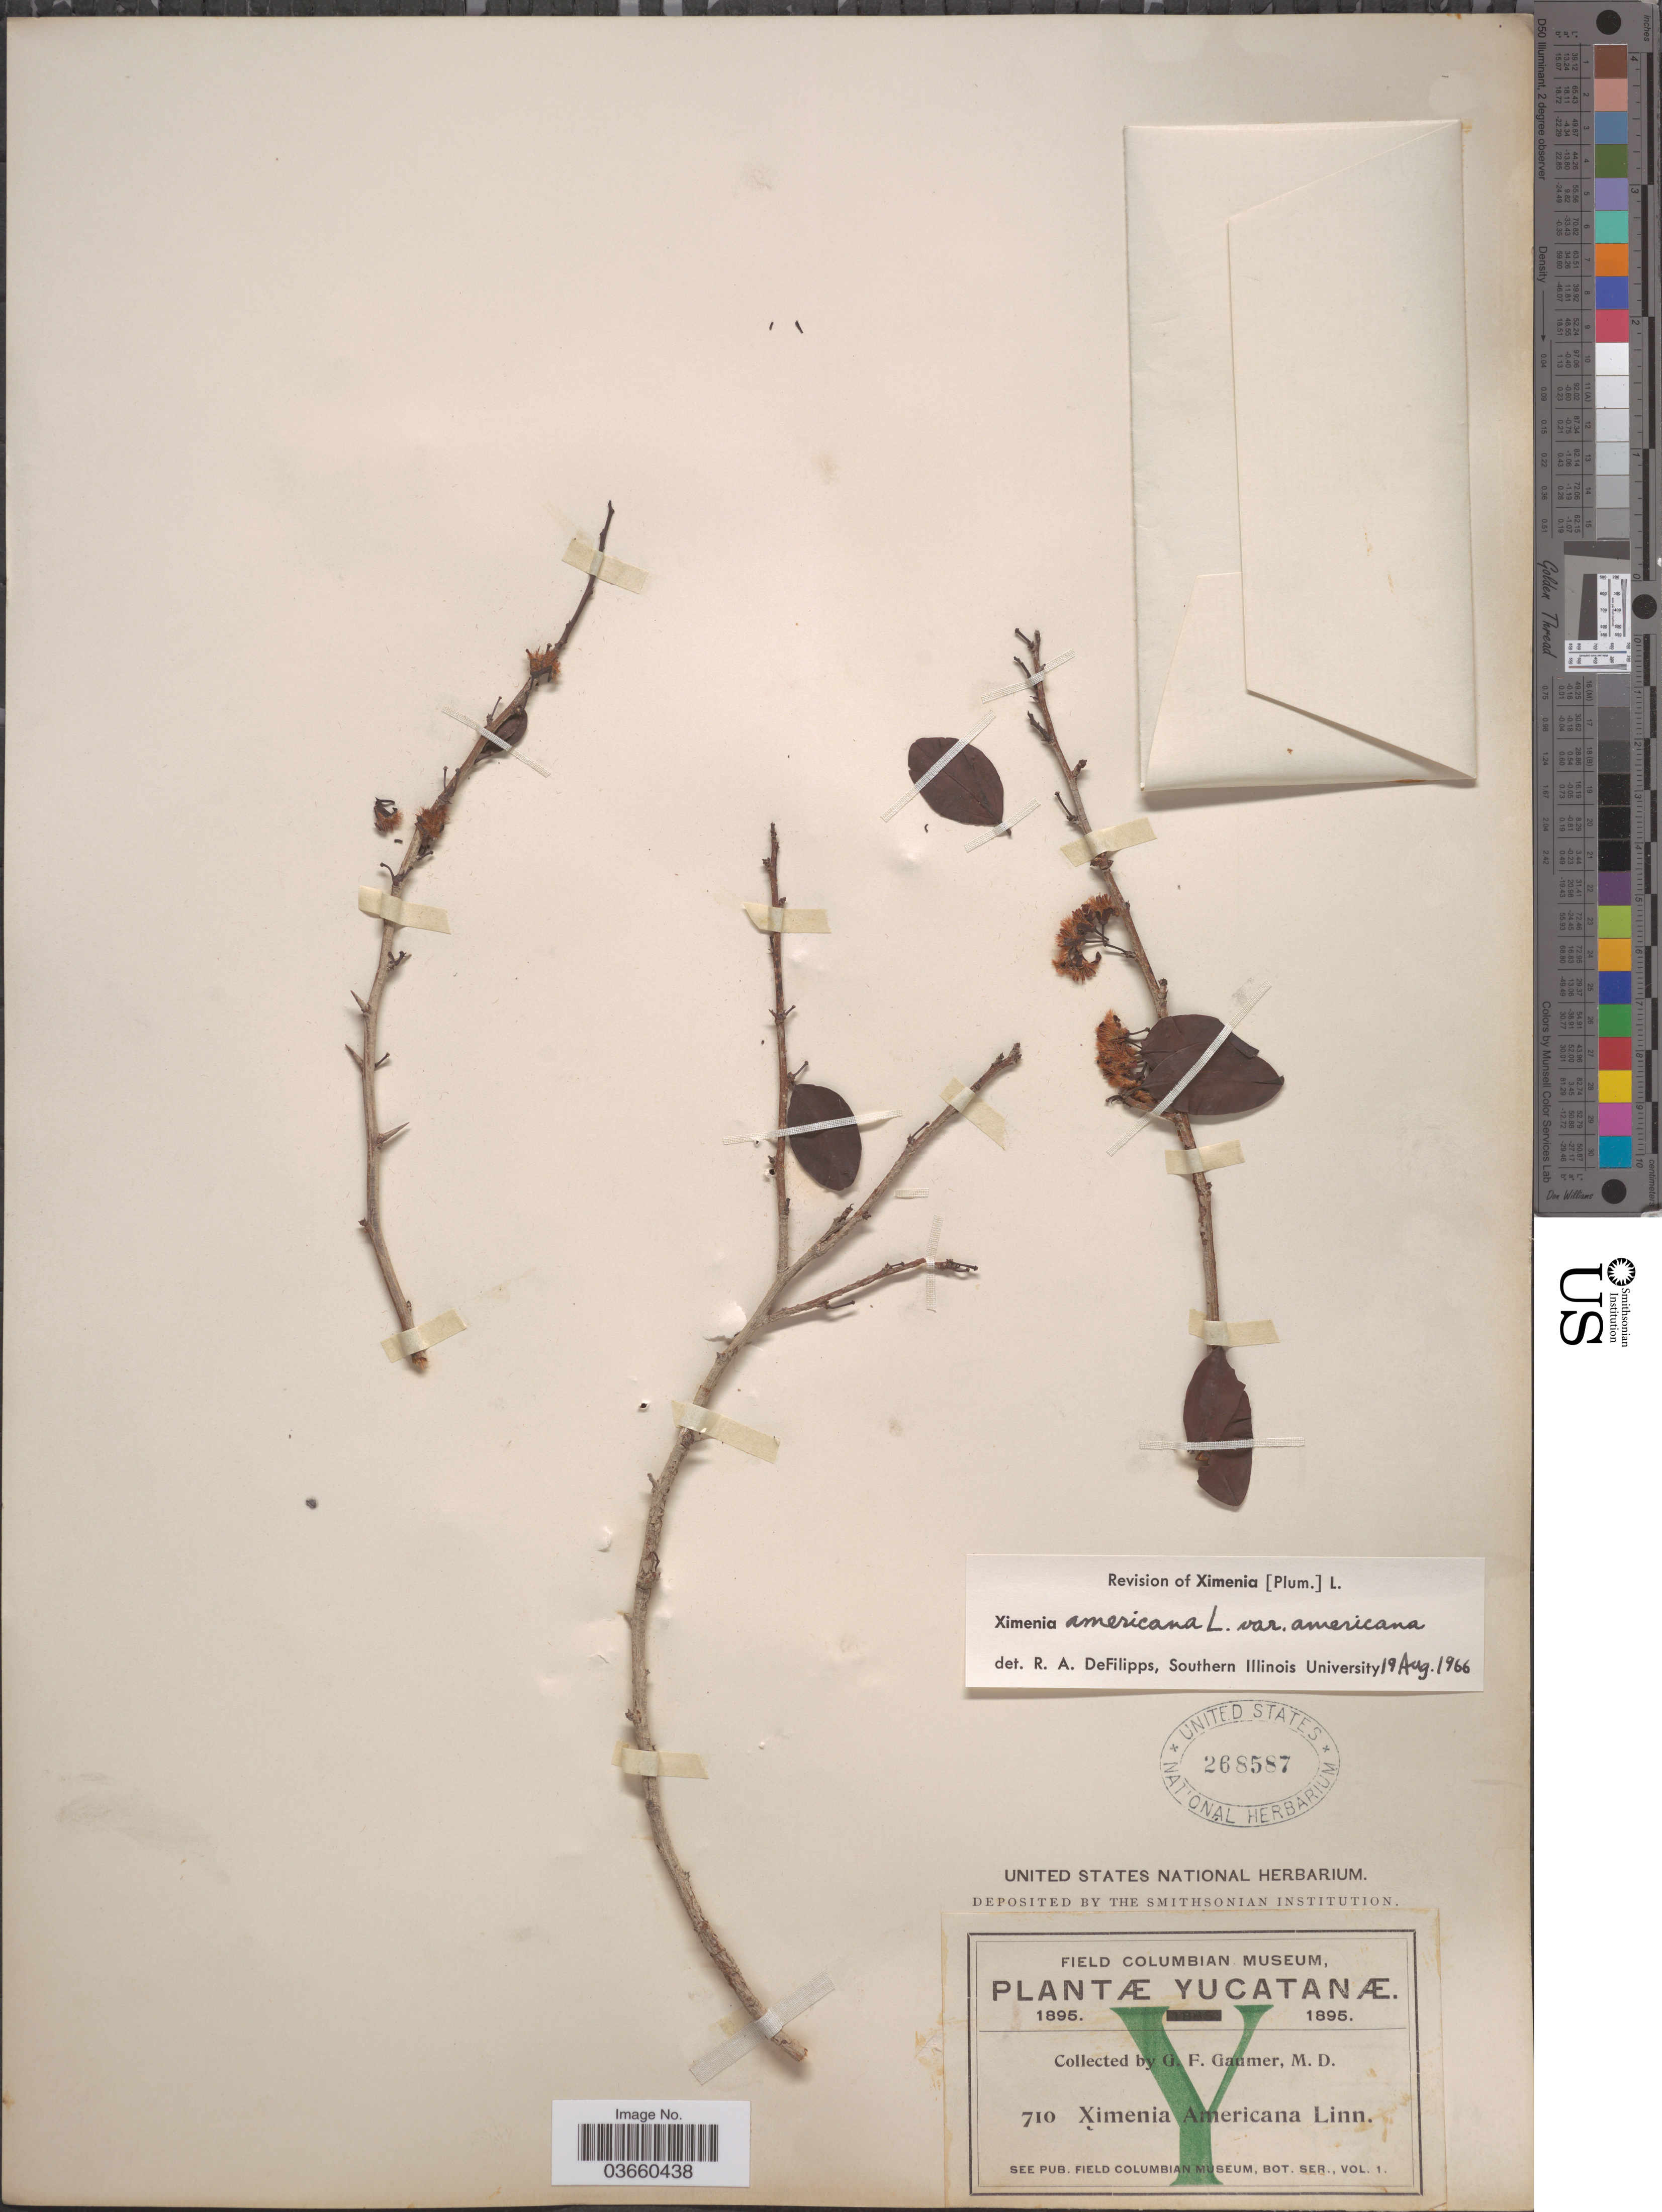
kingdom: Plantae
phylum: Tracheophyta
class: Magnoliopsida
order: Santalales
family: Ximeniaceae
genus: Ximenia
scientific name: Ximenia americana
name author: L.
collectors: G. F. Gaumer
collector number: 710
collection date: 1895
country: Mexico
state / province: Yucatán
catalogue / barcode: US 268587